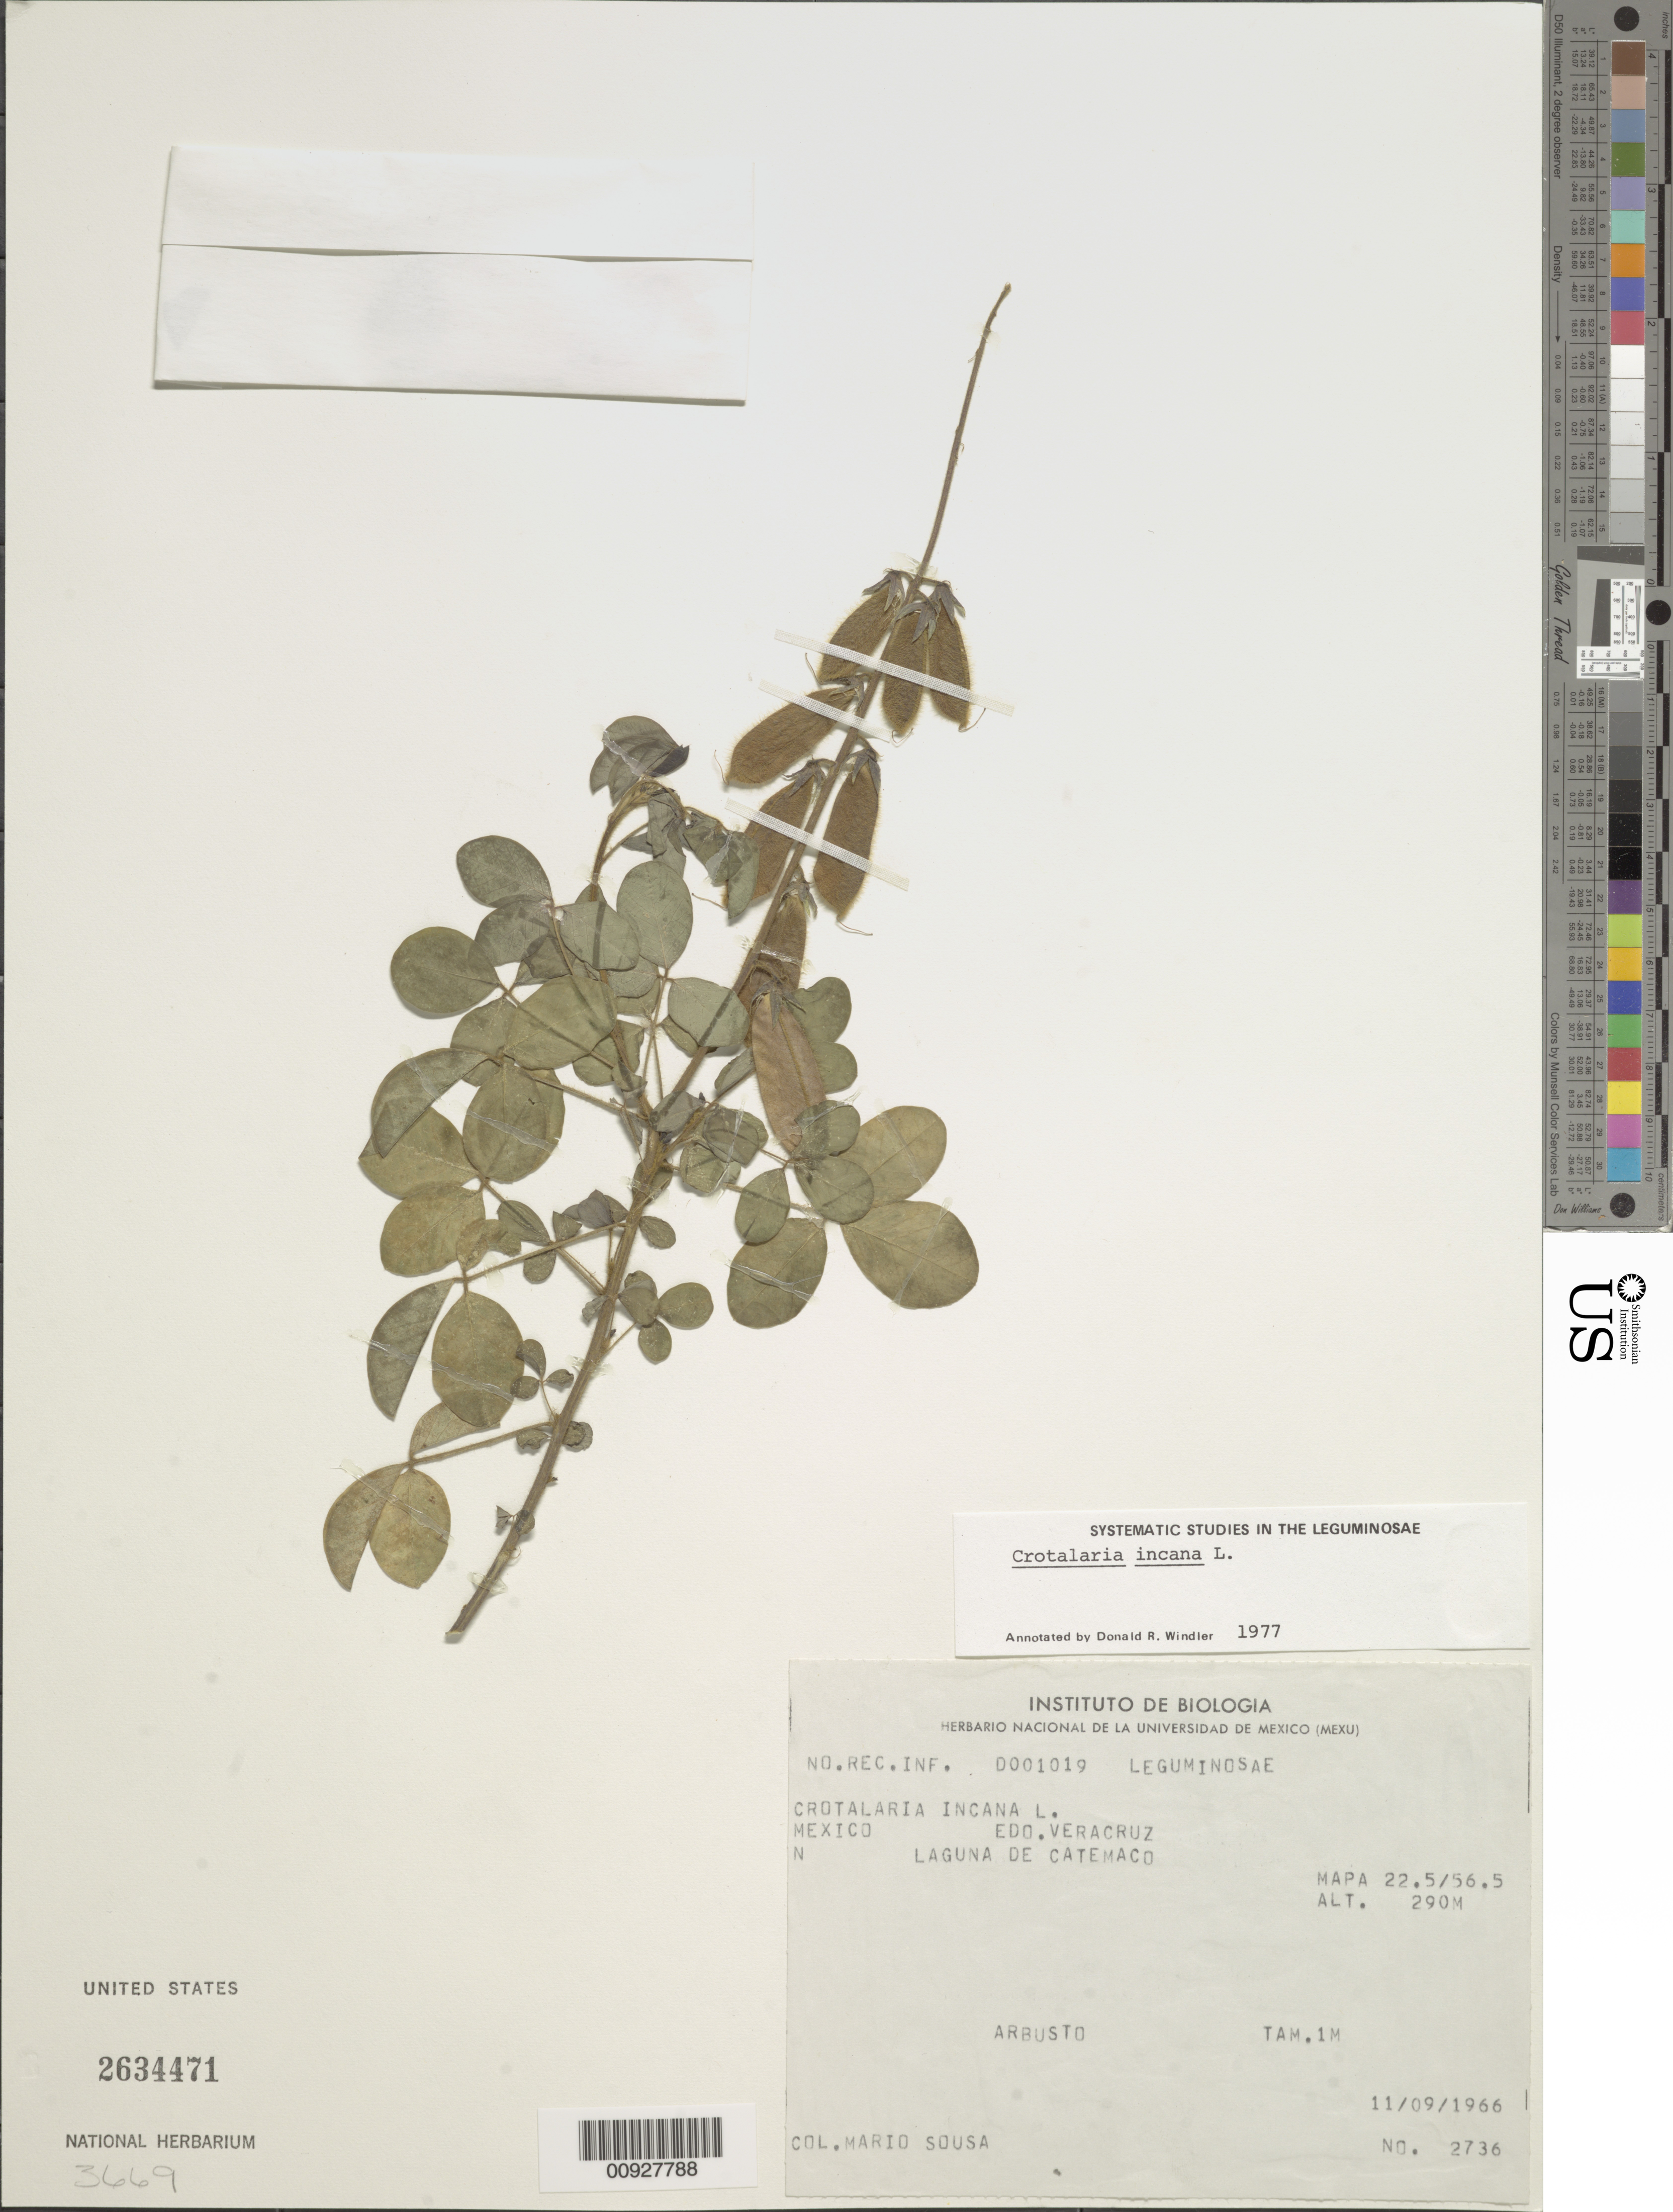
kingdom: Plantae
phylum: Tracheophyta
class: Magnoliopsida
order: Fabales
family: Fabaceae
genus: Crotalaria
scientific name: Crotalaria incana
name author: L.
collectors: M. Sousa S.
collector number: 2736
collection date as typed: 11 Sep 1966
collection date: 1966-09-11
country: Mexico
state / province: Veracruz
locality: Edo. Veracruz: N Laguna de Catemaco. Mapa 22.5/56.5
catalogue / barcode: US 2634471